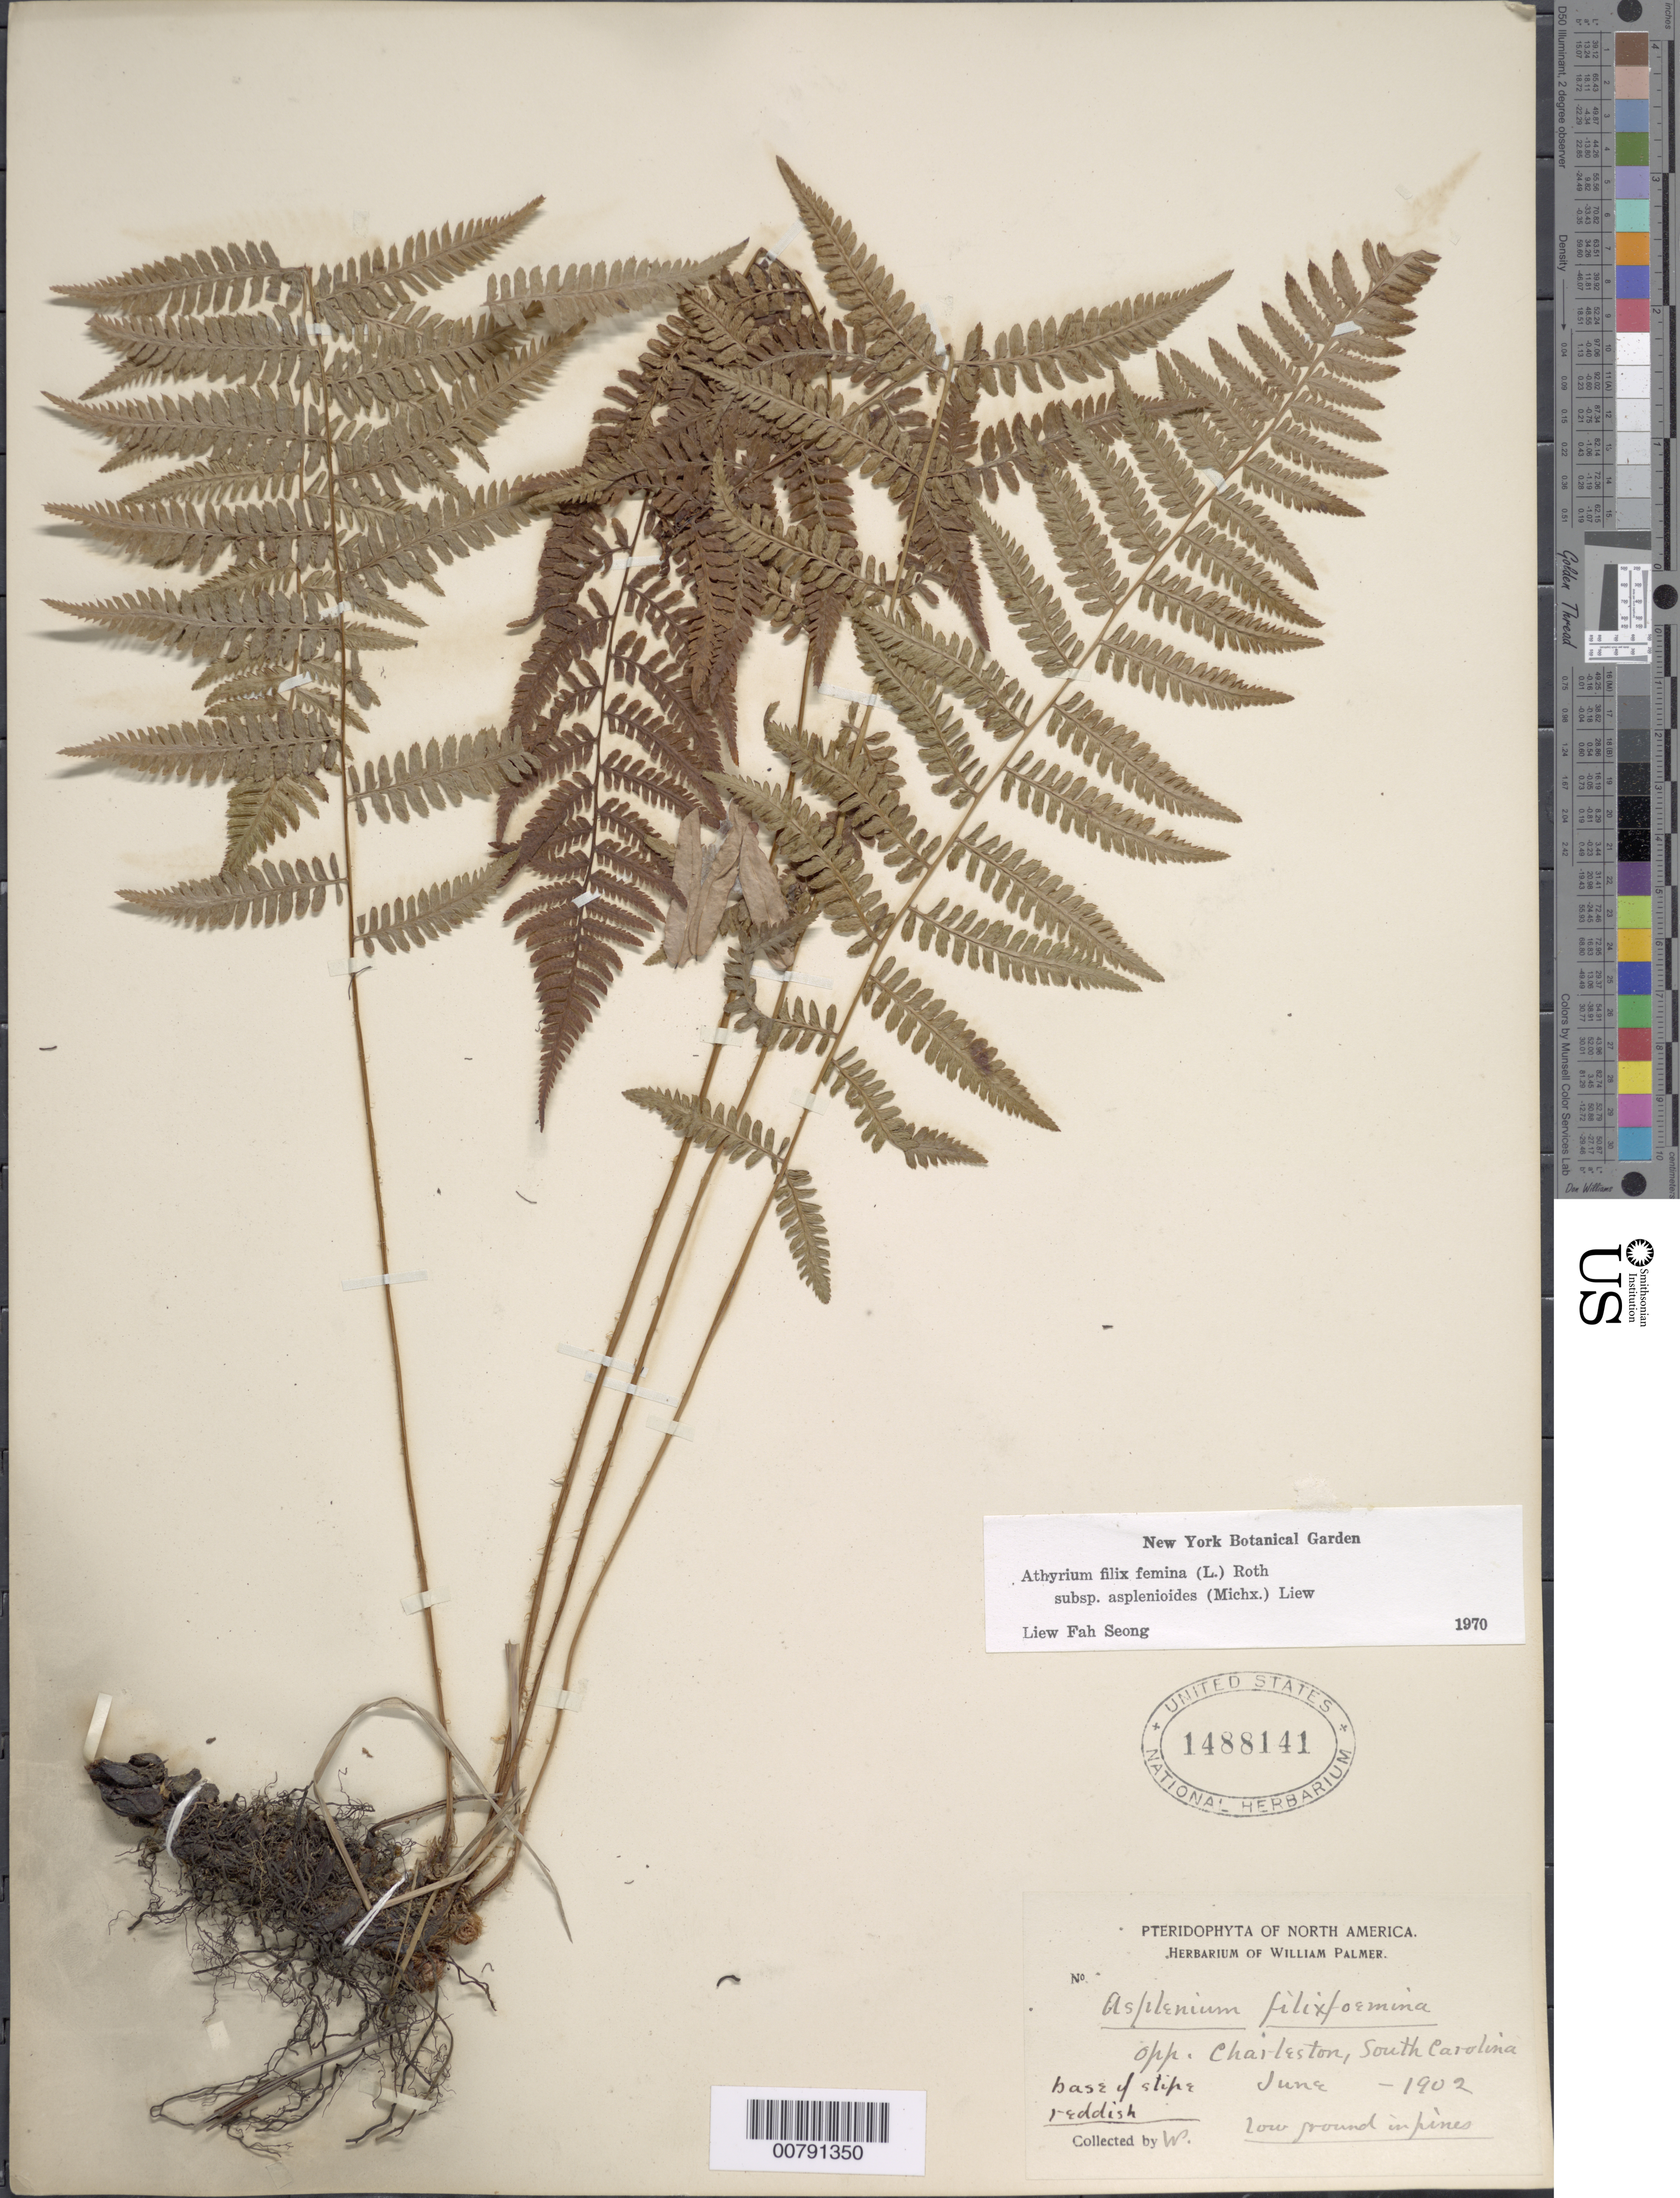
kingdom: Plantae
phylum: Tracheophyta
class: Polypodiopsida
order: Polypodiales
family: Athyriaceae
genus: Athyrium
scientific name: Athyrium filix-femina subsp. asplenioides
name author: (Michx.) Hultén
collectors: W. Palmer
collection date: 1902-06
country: United States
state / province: South Carolina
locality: Charleston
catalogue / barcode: US 1488141